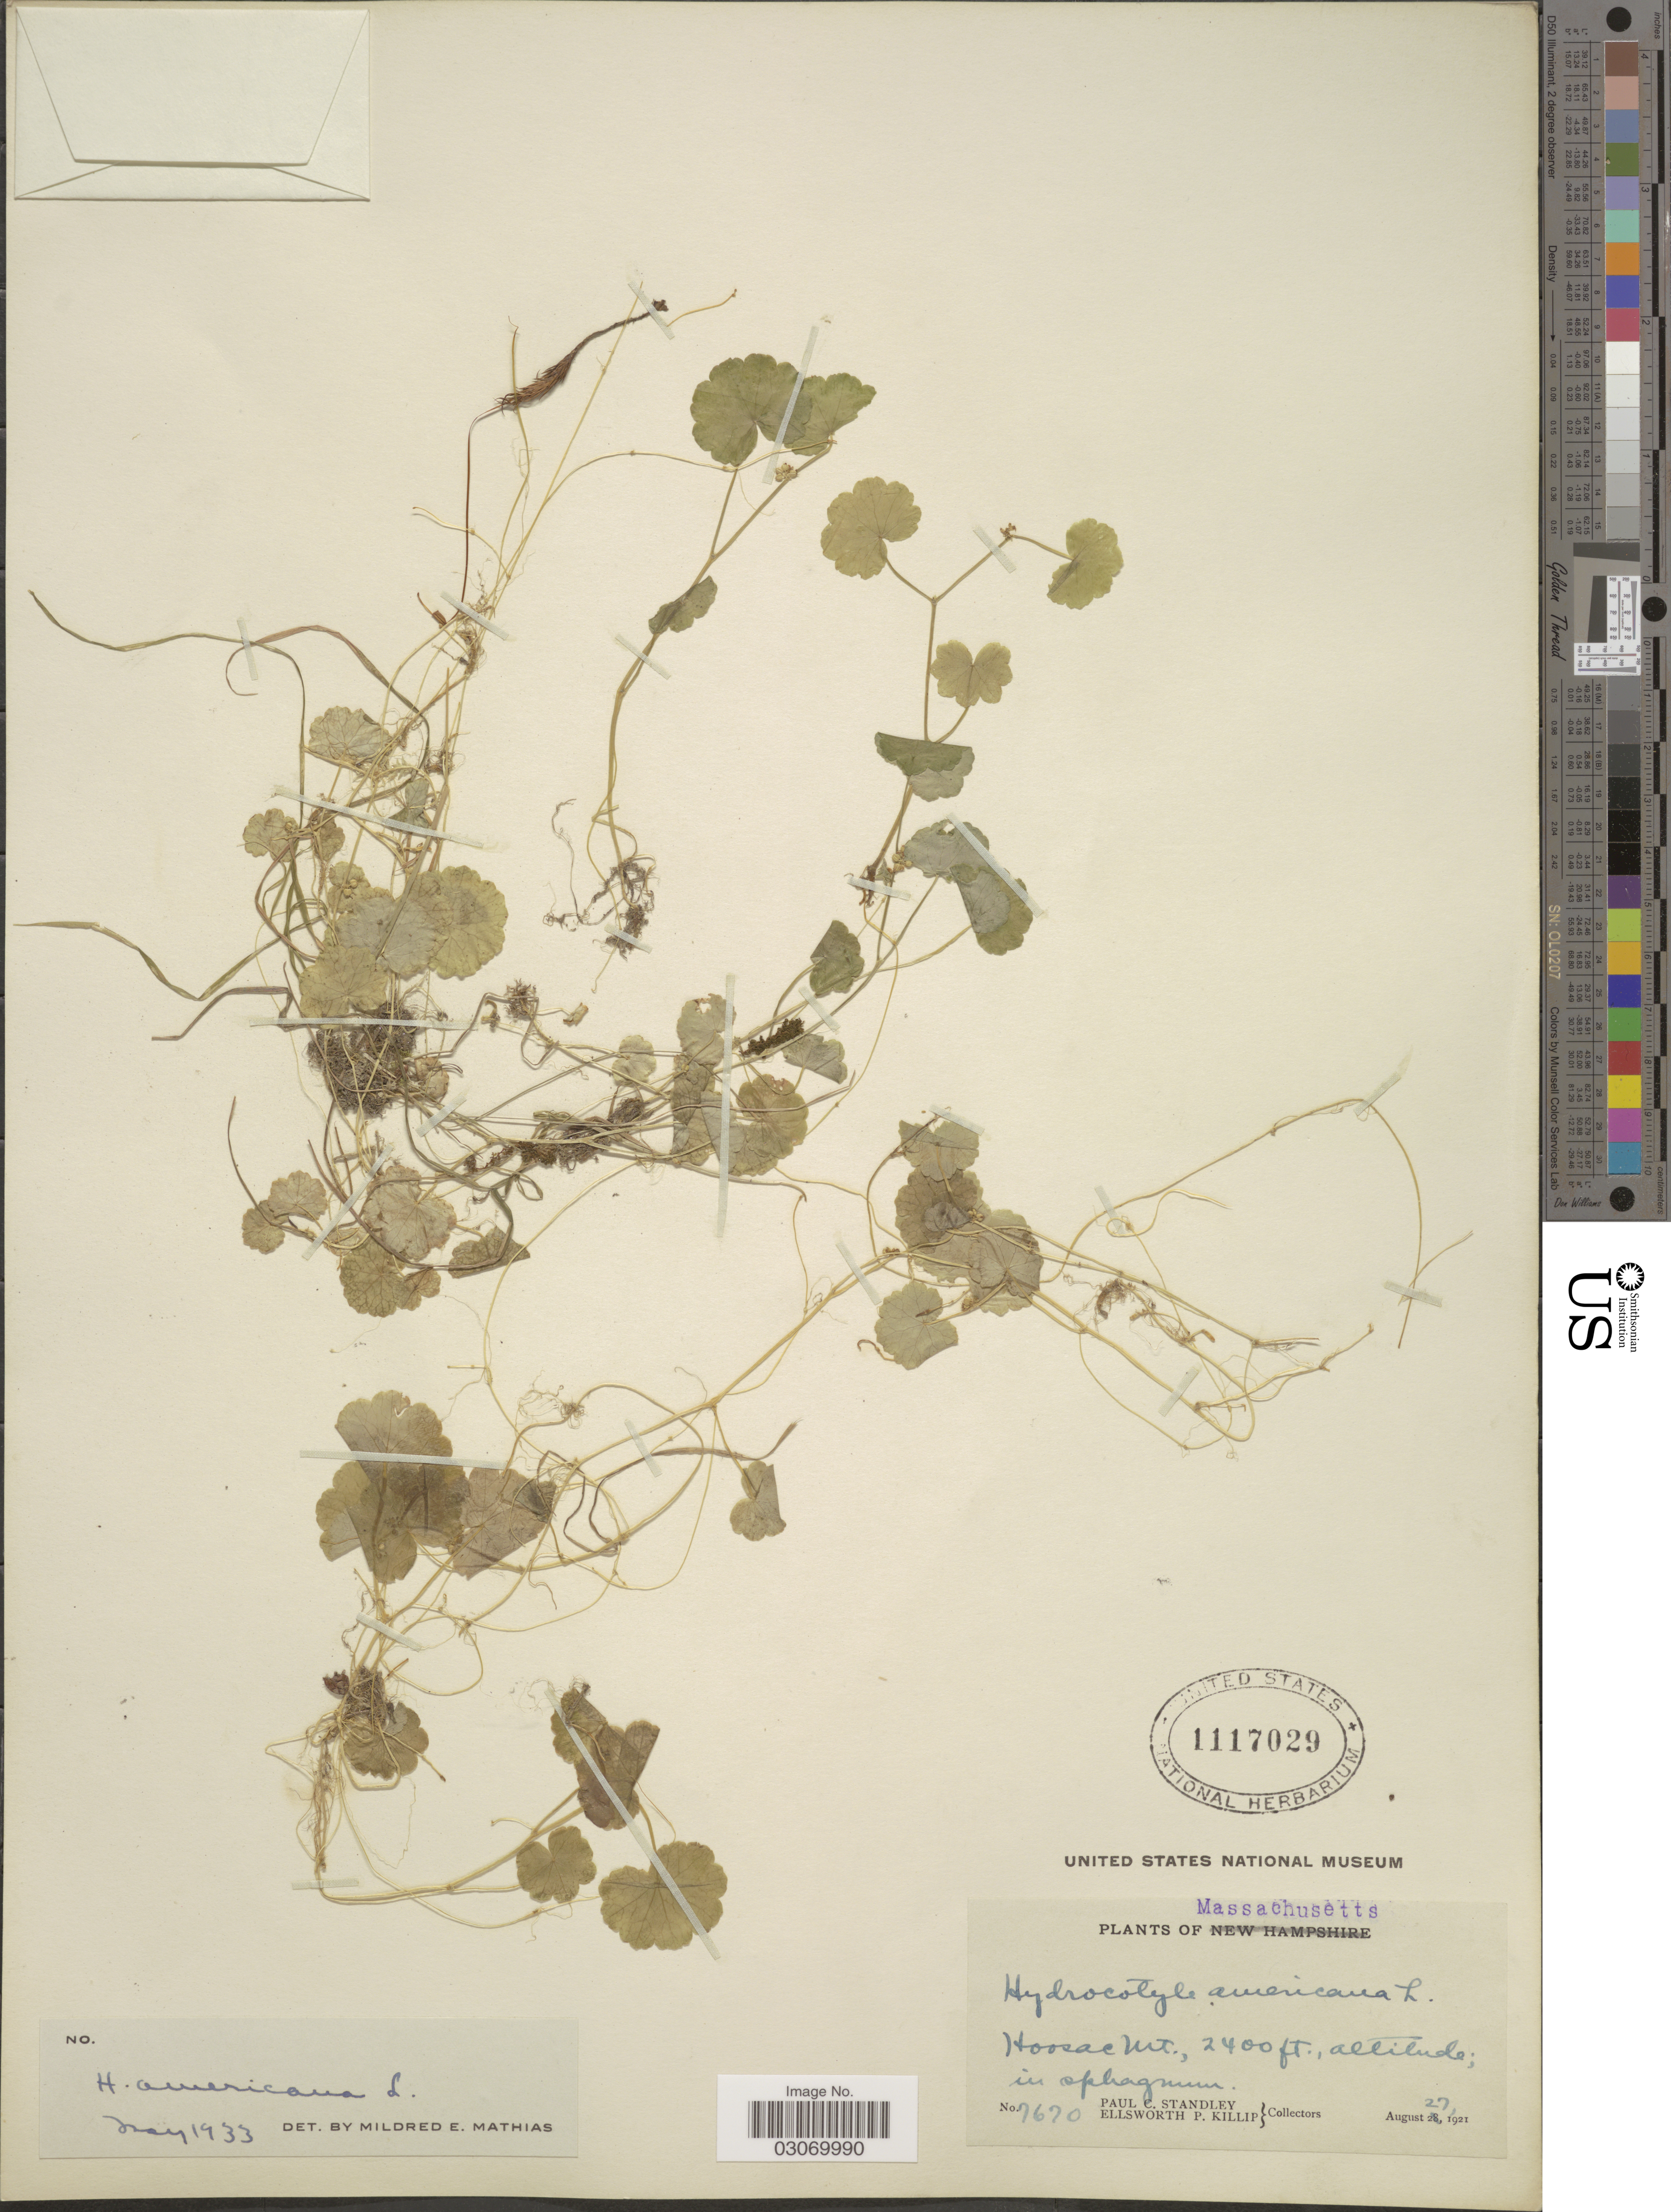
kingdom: Plantae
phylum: Tracheophyta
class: Magnoliopsida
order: Apiales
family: Araliaceae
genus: Hydrocotyle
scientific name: Hydrocotyle americana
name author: L.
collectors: P. C. Standley & E. P. Killip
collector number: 7670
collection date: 1921-08-27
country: United States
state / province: Massachusetts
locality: Hoosac MT.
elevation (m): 732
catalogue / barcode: US 1117029